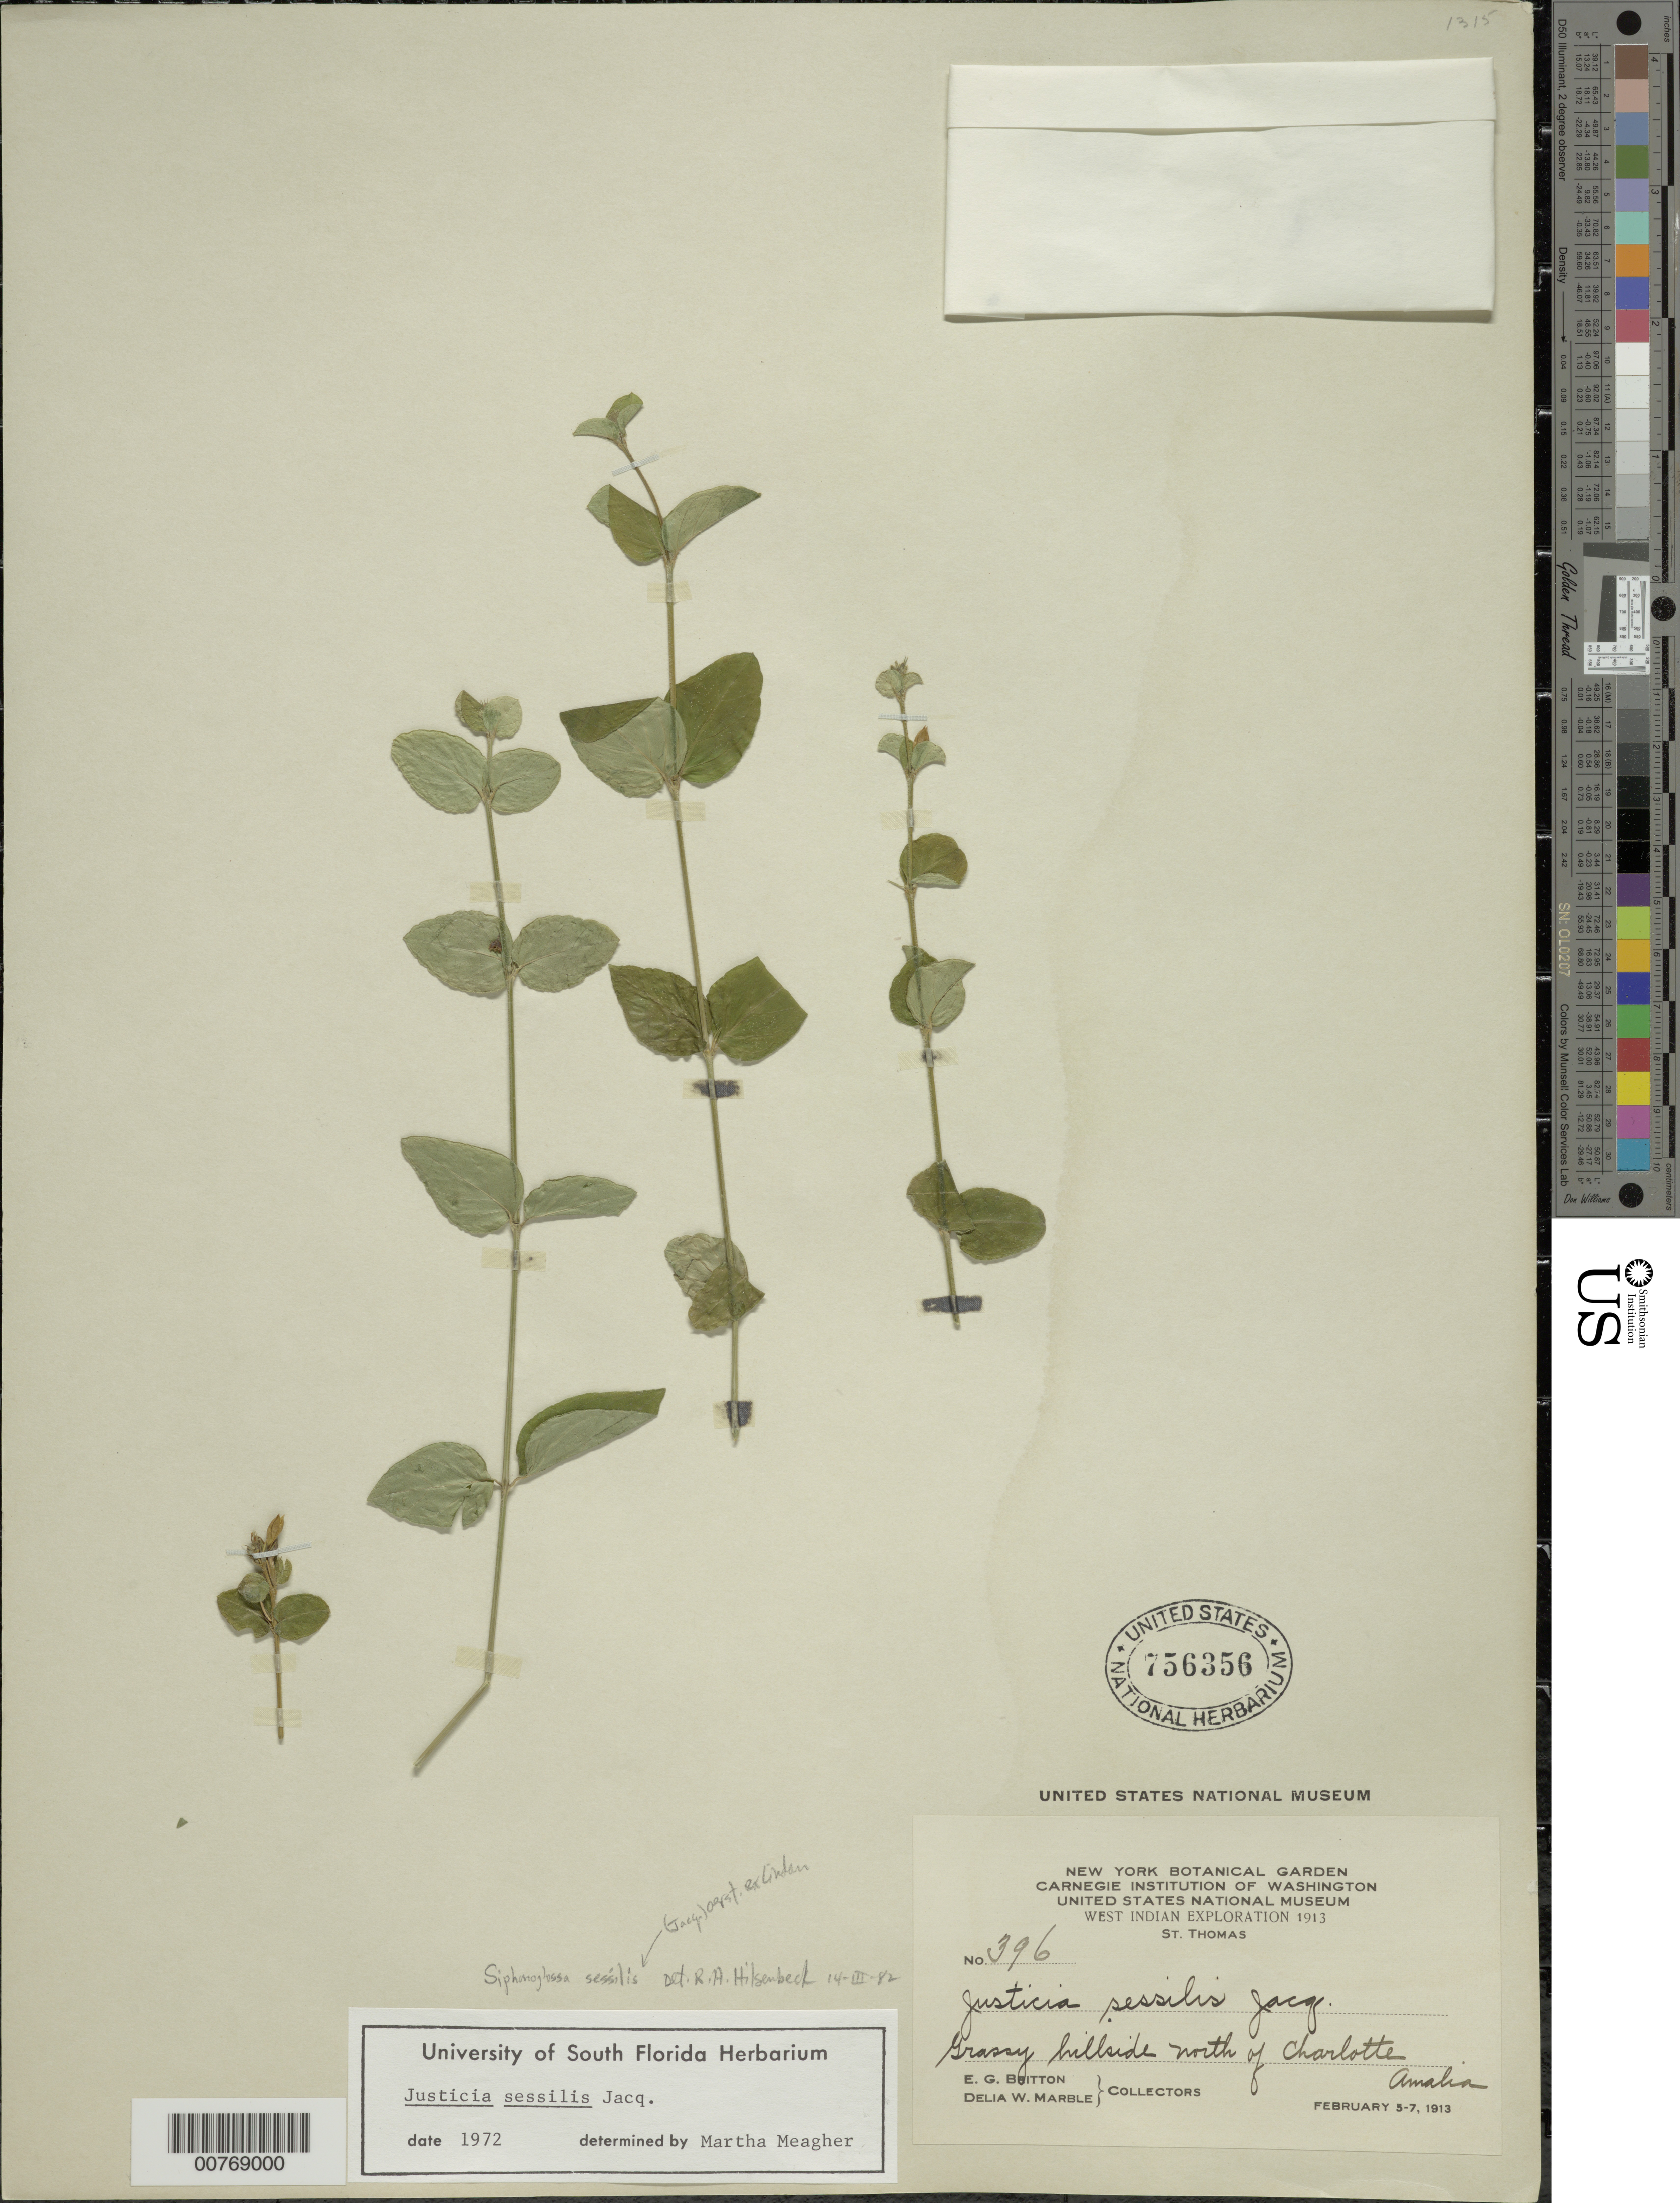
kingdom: Plantae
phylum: Tracheophyta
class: Magnoliopsida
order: Lamiales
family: Acanthaceae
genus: Siphonoglossa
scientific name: Siphonoglossa sessilis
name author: (Jacq.) D.N. Gibson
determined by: Hilsenbeck, R. A., (TEX), University of Texas Austin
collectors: E. G. Britton & D. W. Marble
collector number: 396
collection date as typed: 05 Feb 1913 to 07 Feb 1913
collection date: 1913-02-05/1913-02-07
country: U.S. Virgin Islands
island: St. Thomas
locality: North of Charlotte Amalie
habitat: Grassy hillside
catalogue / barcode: US 756356